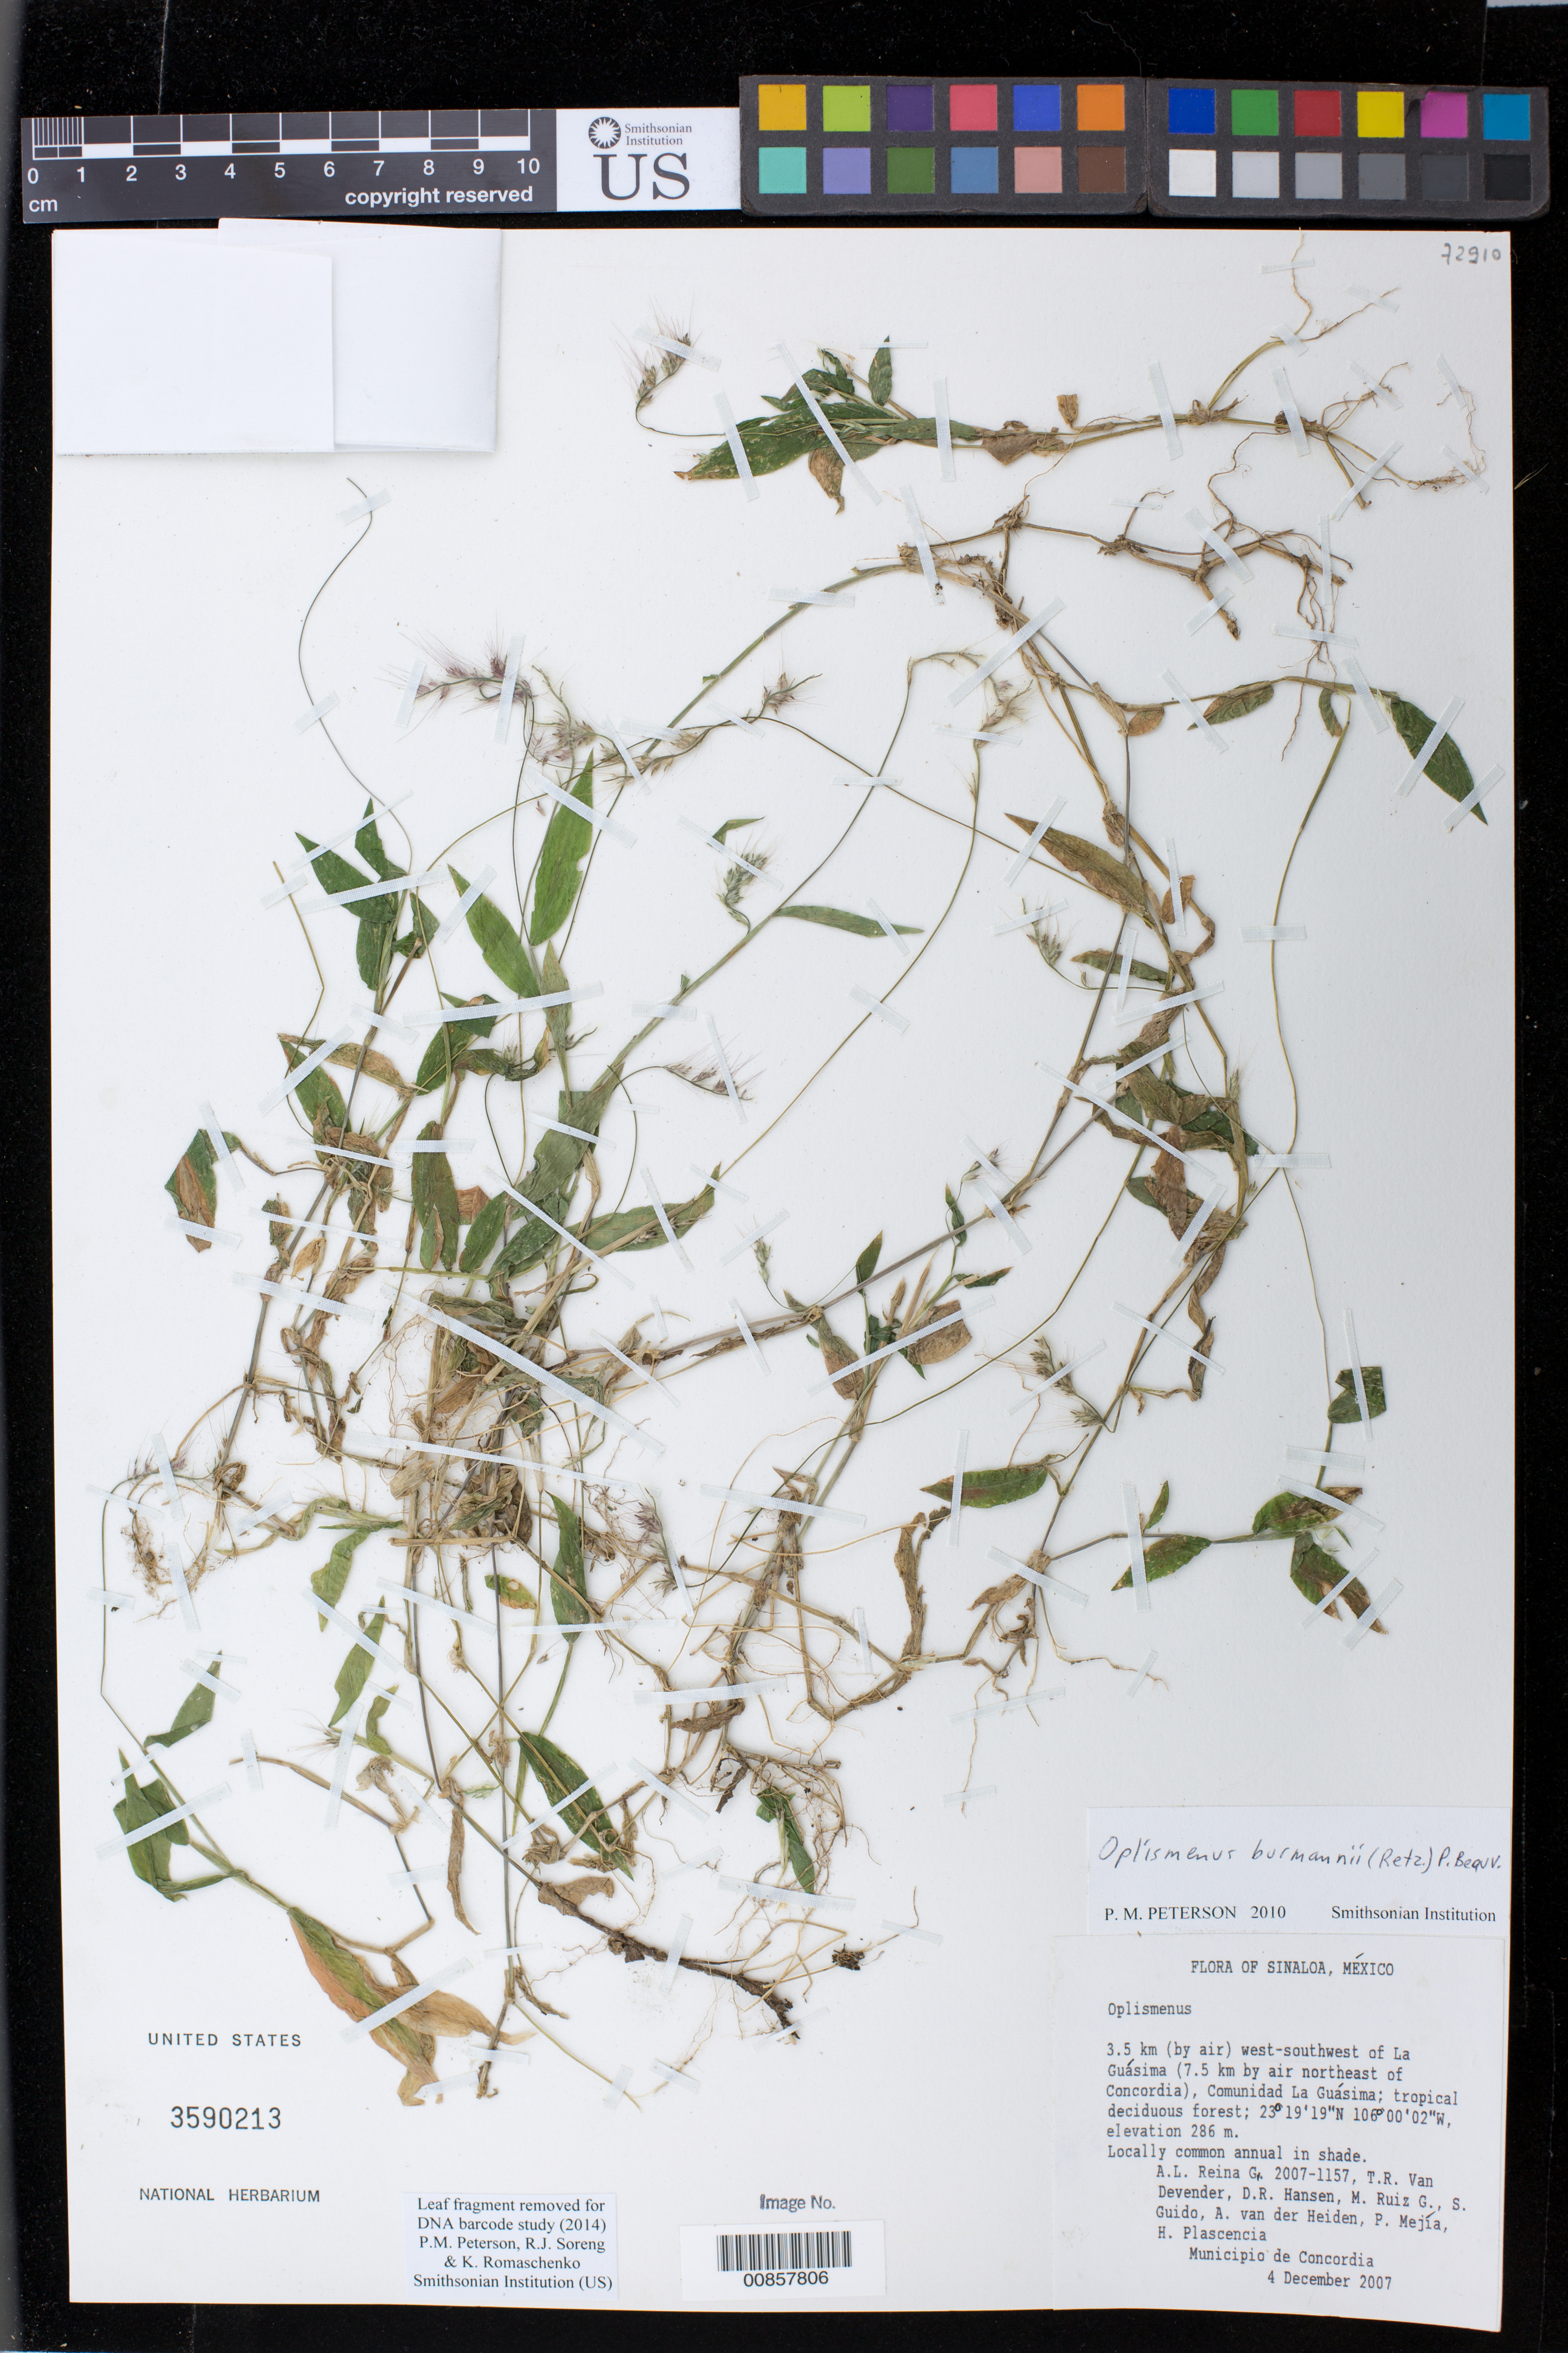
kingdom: Plantae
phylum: Tracheophyta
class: Liliopsida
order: Poales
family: Poaceae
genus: Oplismenus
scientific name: Oplismenus burmannii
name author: (Retz.) P. Beauv.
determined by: Peterson, Paul M., (BOT), Smithsonian Institution - National Museum of Natural History (UNITED STATES)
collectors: A. L. Reina G., T. R. Van Devender, D. R. Hansen, M. Ruiz G., S. Guido S., A. M. van der Heiden, P. Mejía & H. Plascencia G.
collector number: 2007-1157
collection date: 2007-12-04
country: Mexico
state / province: Sinaloa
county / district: Concordia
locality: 3.5 km (by air) WSW of La Guásima (7.5 km by air ne of Concordia), Comunidad La Guásima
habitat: Tropical deciduous forest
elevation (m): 286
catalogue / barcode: US 3590213